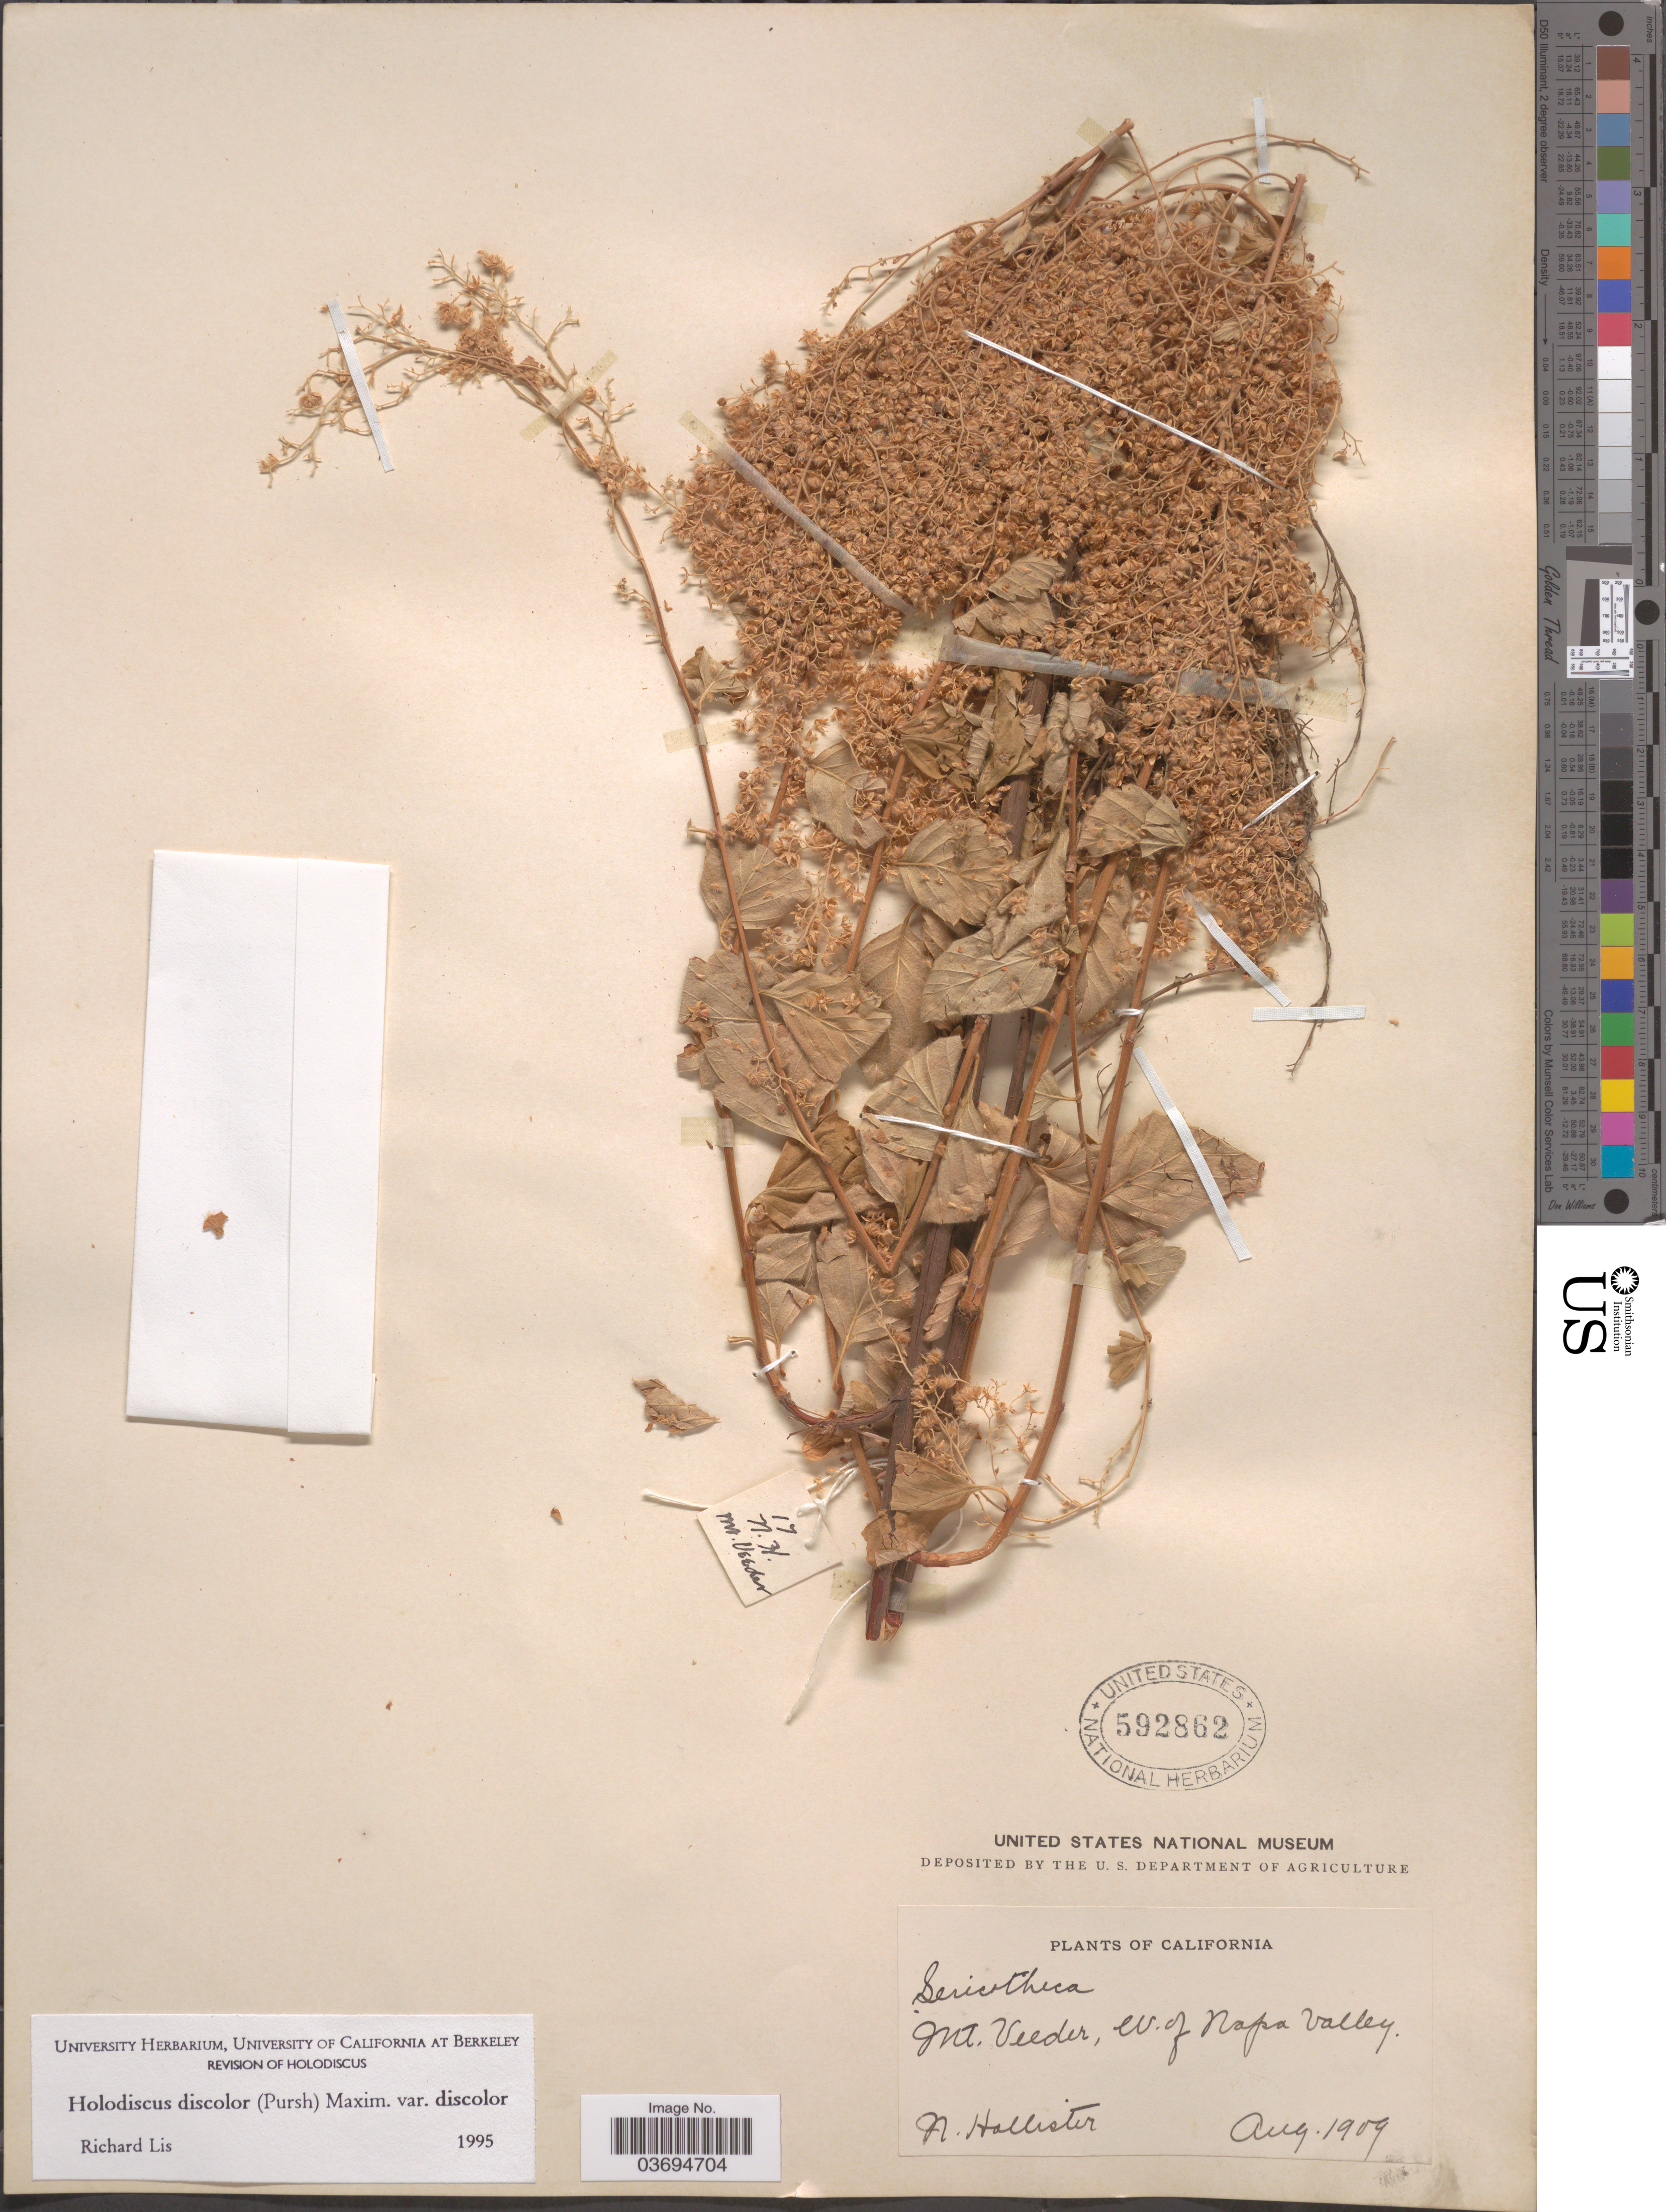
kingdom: Plantae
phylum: Tracheophyta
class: Magnoliopsida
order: Rosales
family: Rosaceae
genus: Holodiscus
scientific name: Holodiscus discolor var. discolor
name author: (Pursh) Maxim.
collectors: N. Hollister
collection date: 1909-08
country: United States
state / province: California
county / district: Napa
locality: Mt. Veeder, W. of Napa Valley.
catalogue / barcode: US 592862